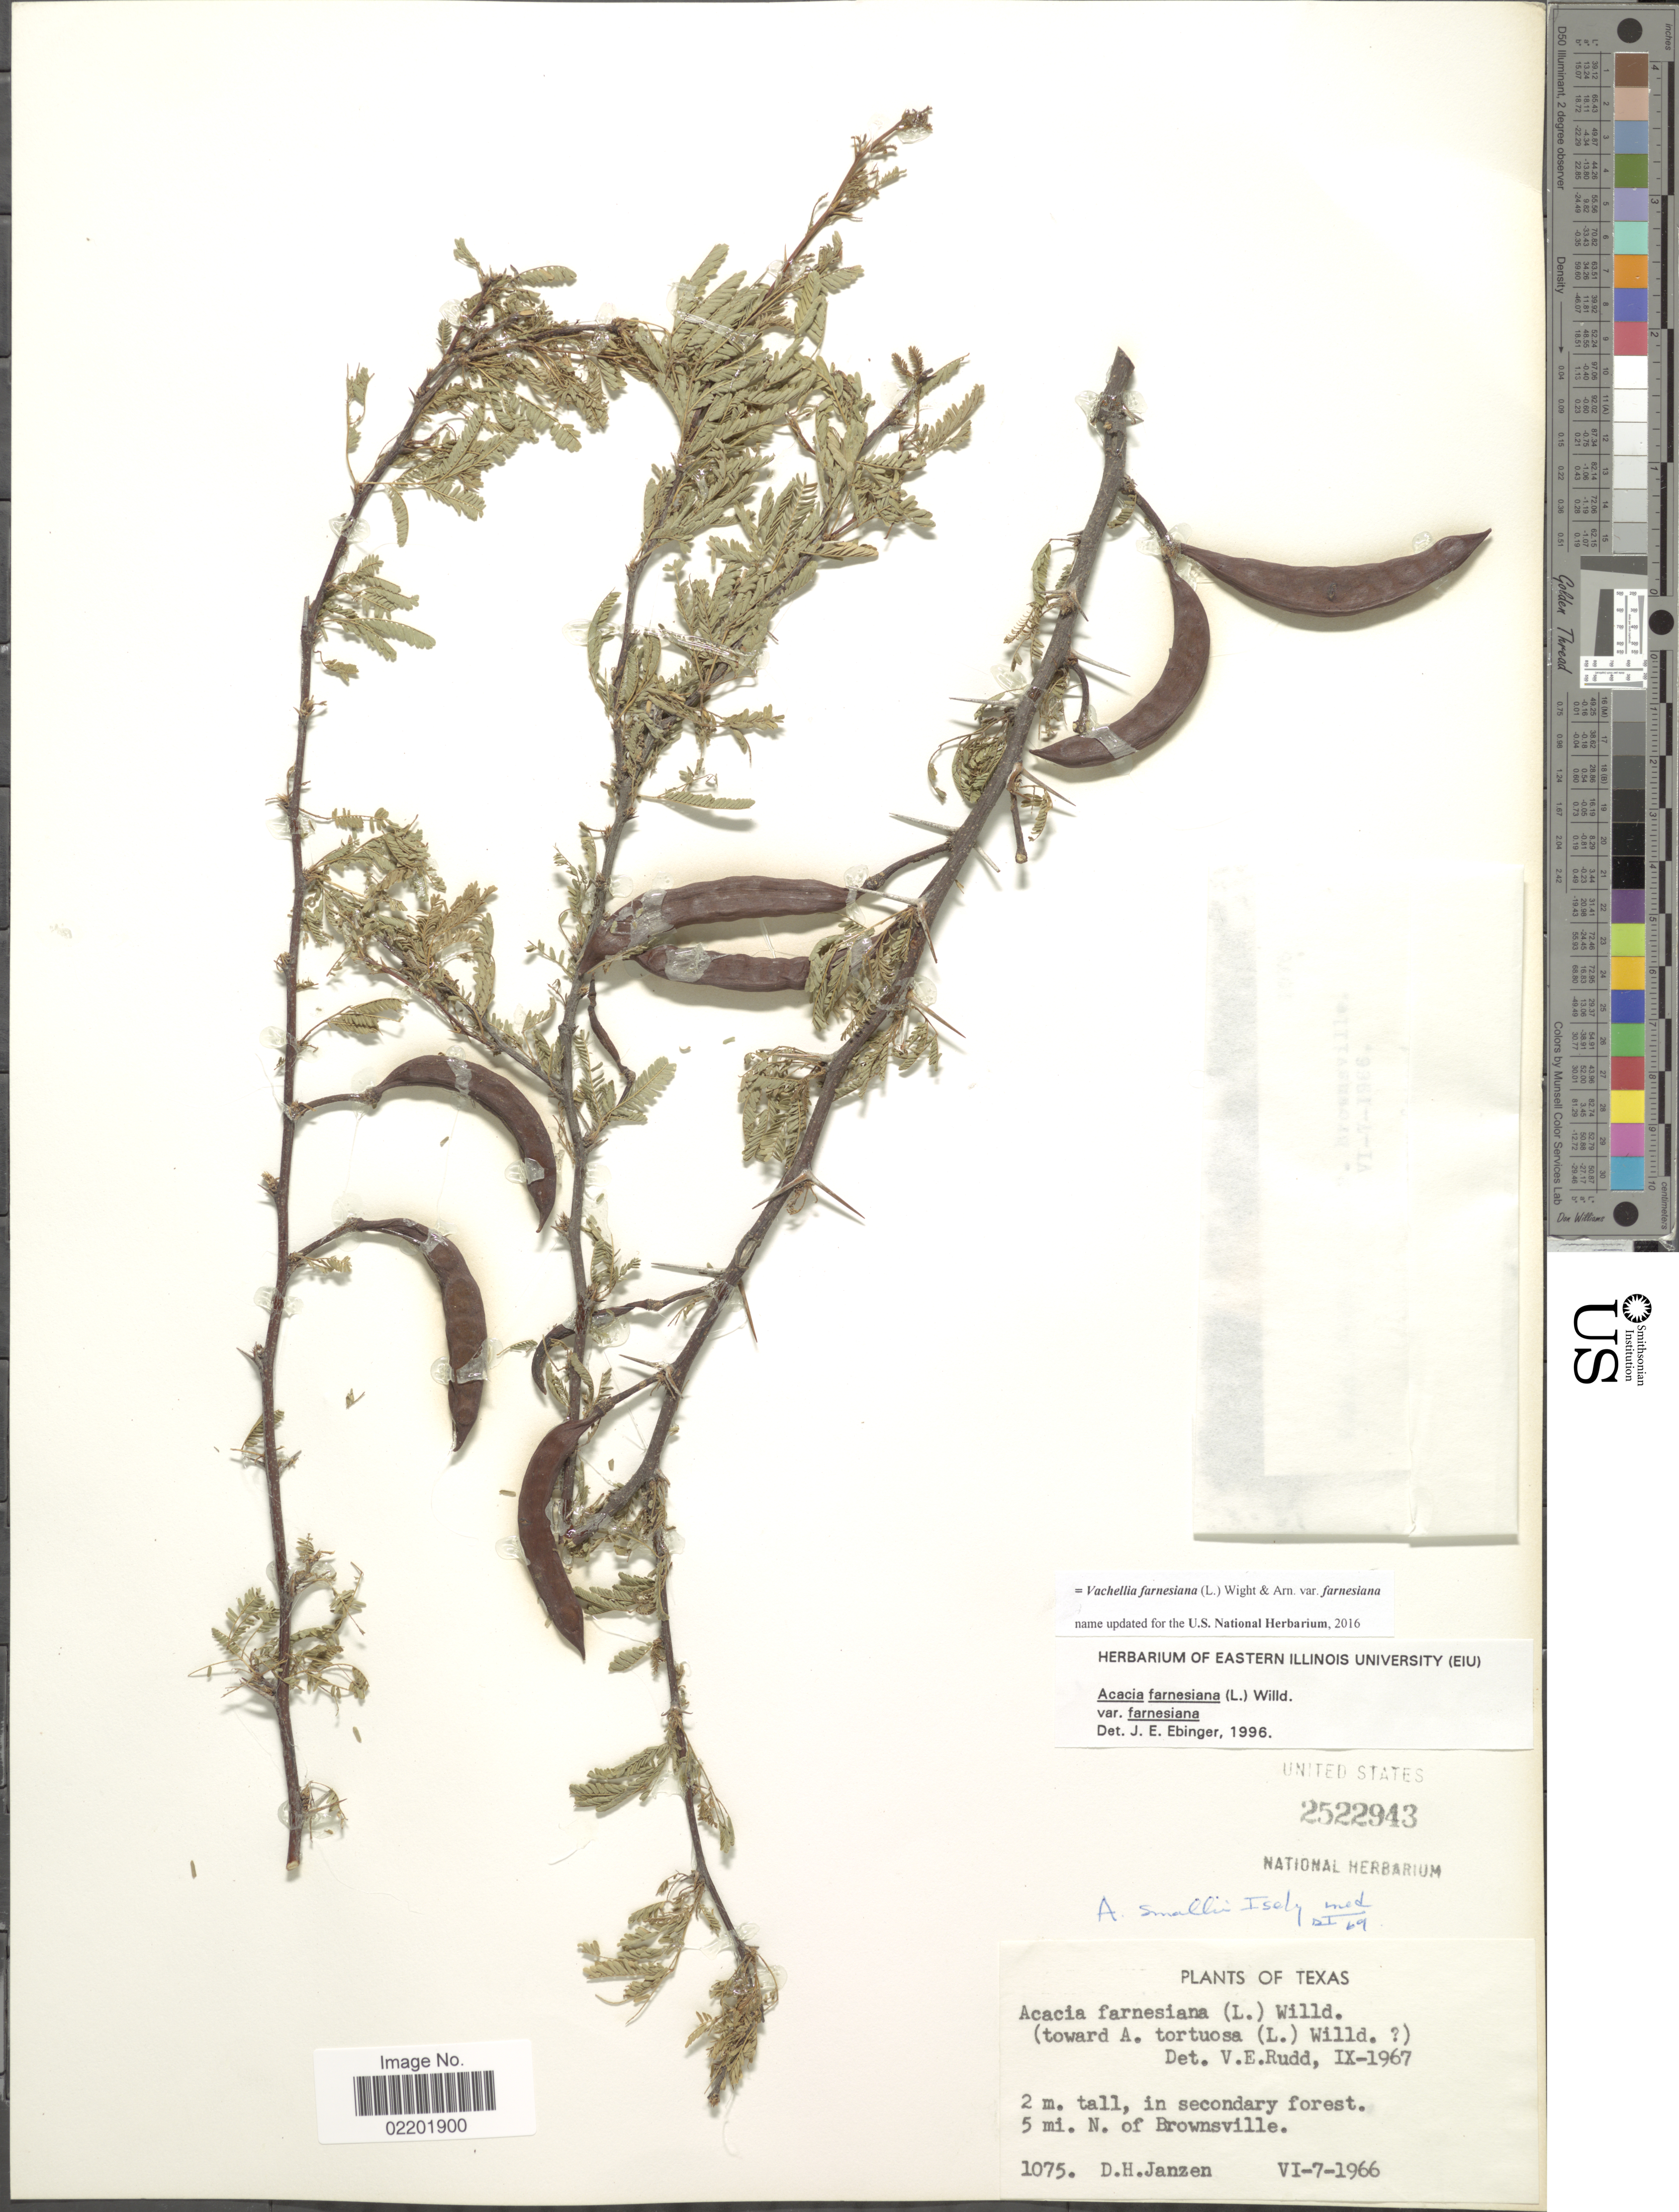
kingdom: Plantae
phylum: Tracheophyta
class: Magnoliopsida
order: Fabales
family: Fabaceae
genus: Vachellia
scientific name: Vachellia farnesiana var. farnesiana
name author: (L.) Wight & Arn.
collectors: D. Janzen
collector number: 1075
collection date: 1966-06-07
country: United States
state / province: Texas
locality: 5 mi N of Brownsville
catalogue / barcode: US 2522943